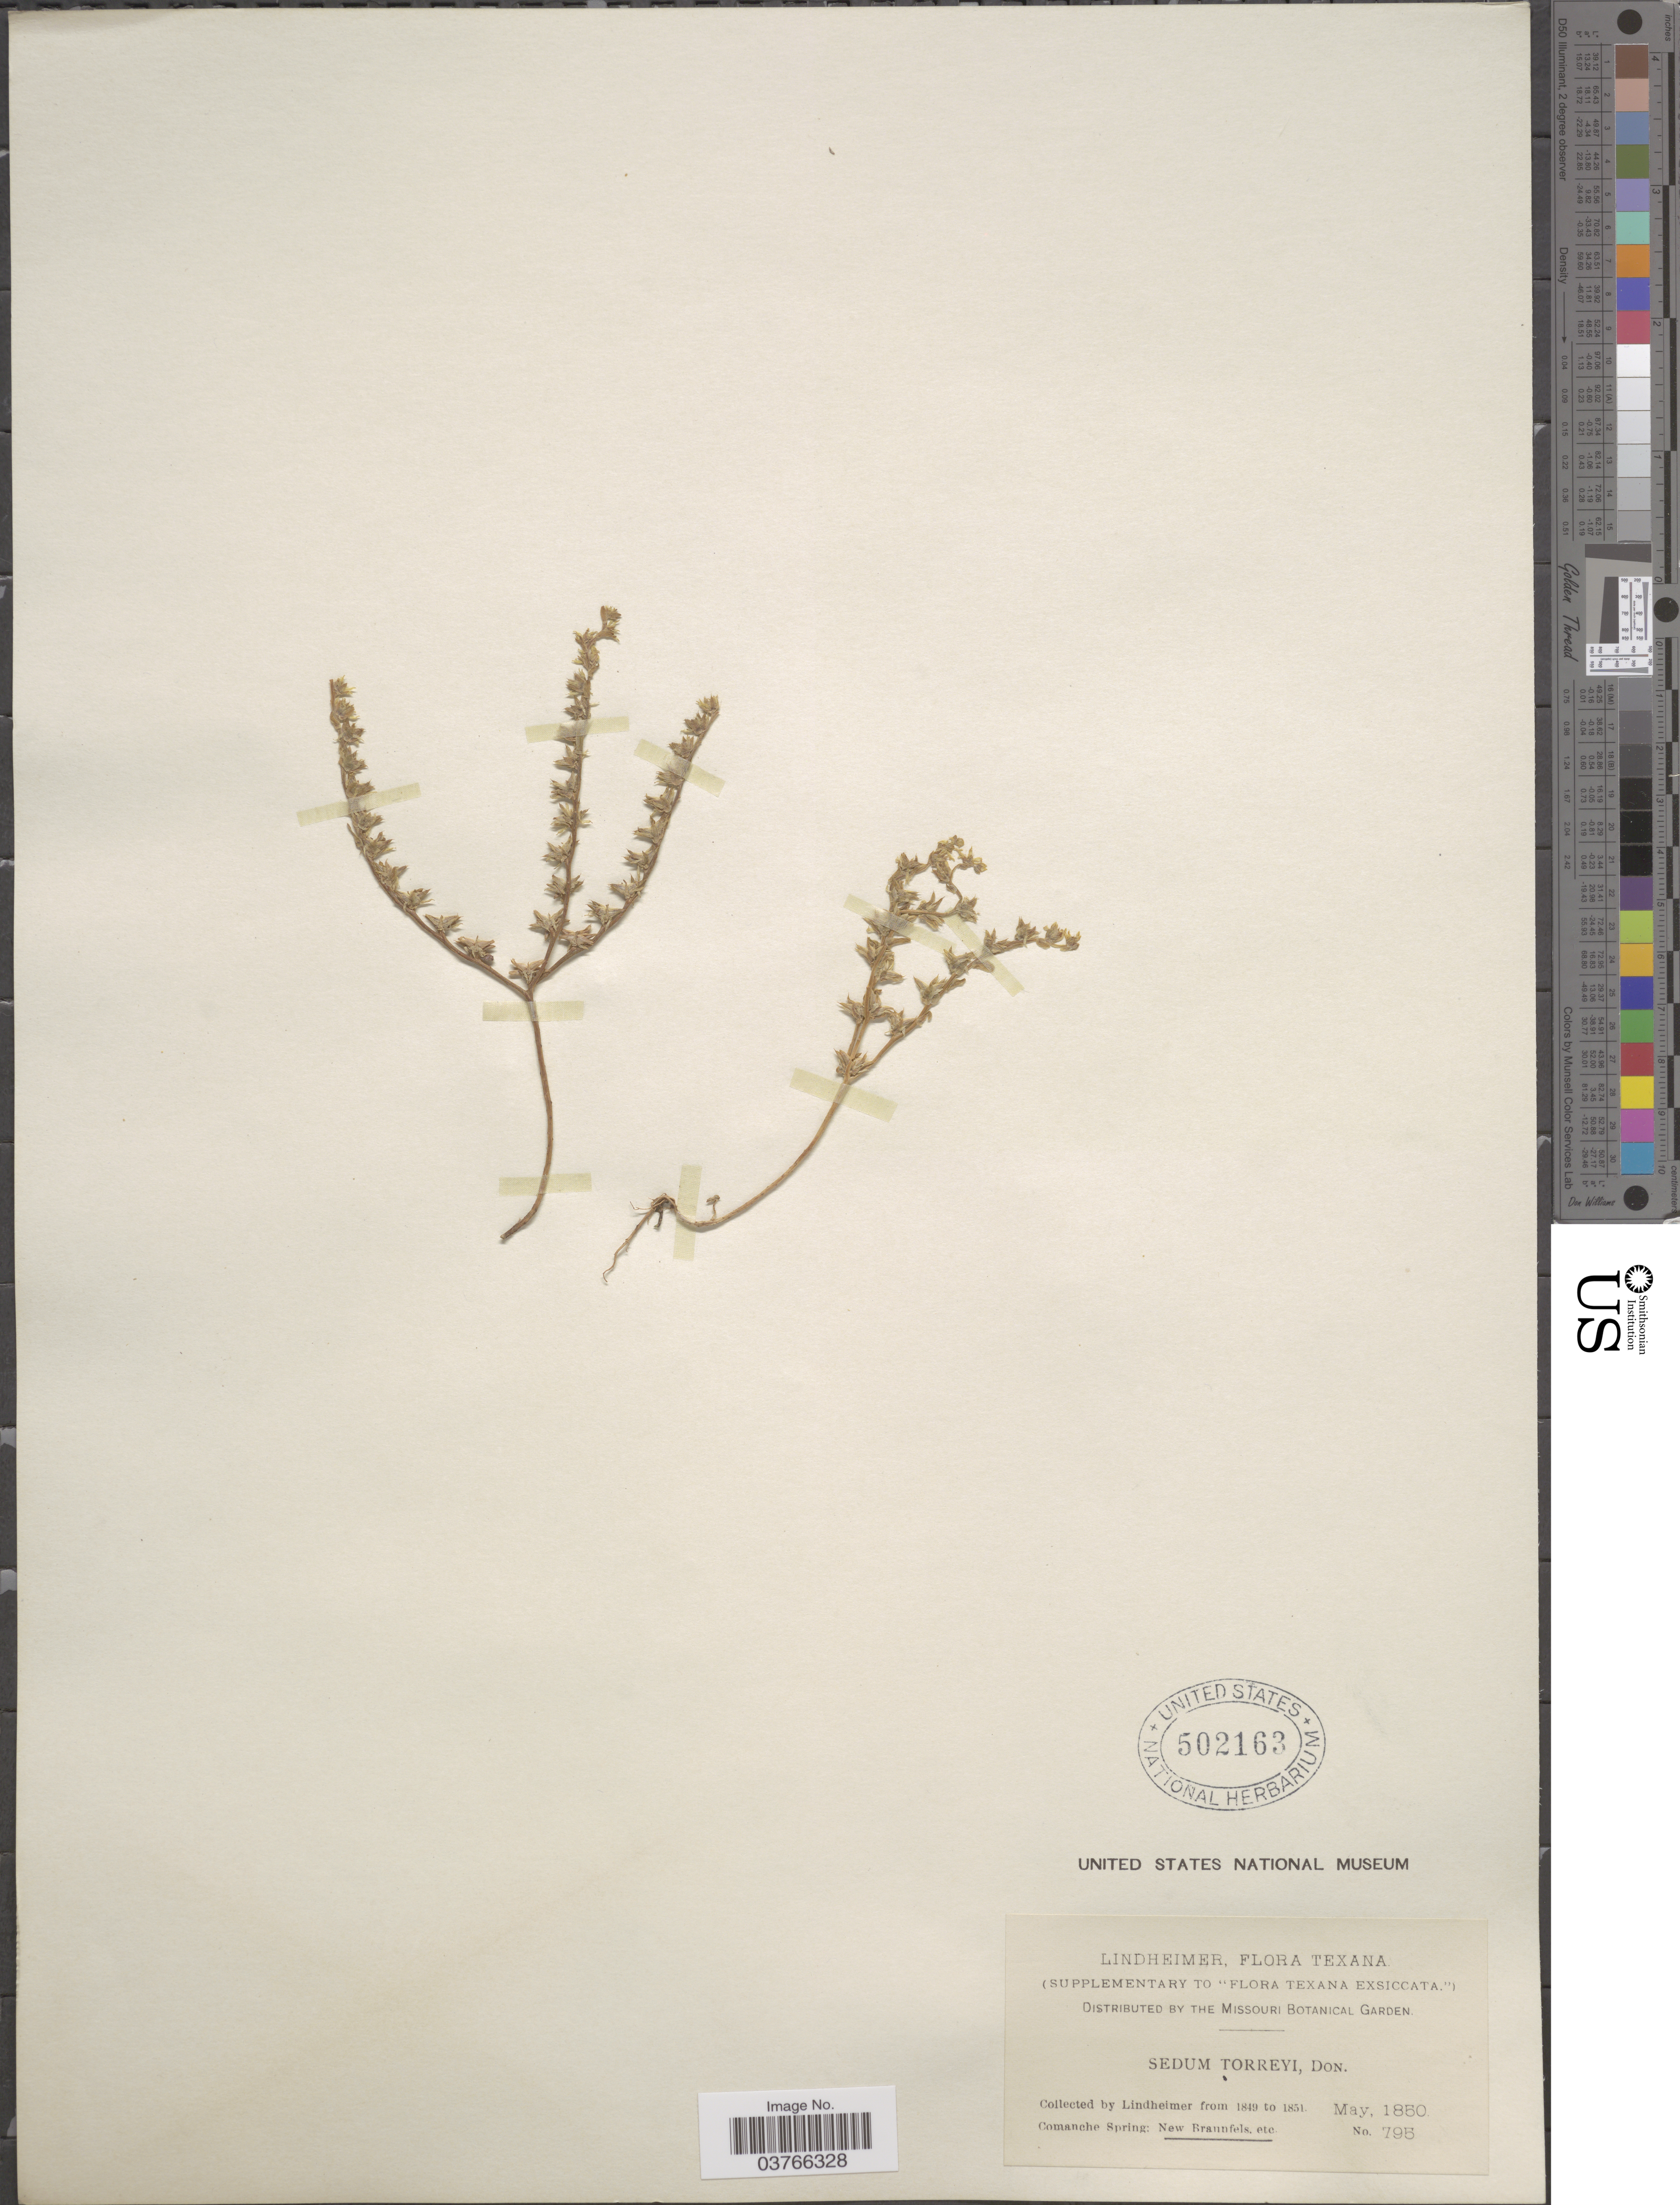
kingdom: Plantae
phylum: Tracheophyta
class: Magnoliopsida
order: Saxifragales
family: Crassulaceae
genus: Sedum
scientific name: Sedum nuttallianum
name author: Raf.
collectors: -. Lindheimer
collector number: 795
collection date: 1850-05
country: United States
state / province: Texas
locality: Comanche Spring: New Brannfels, etc.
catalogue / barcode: US 501263